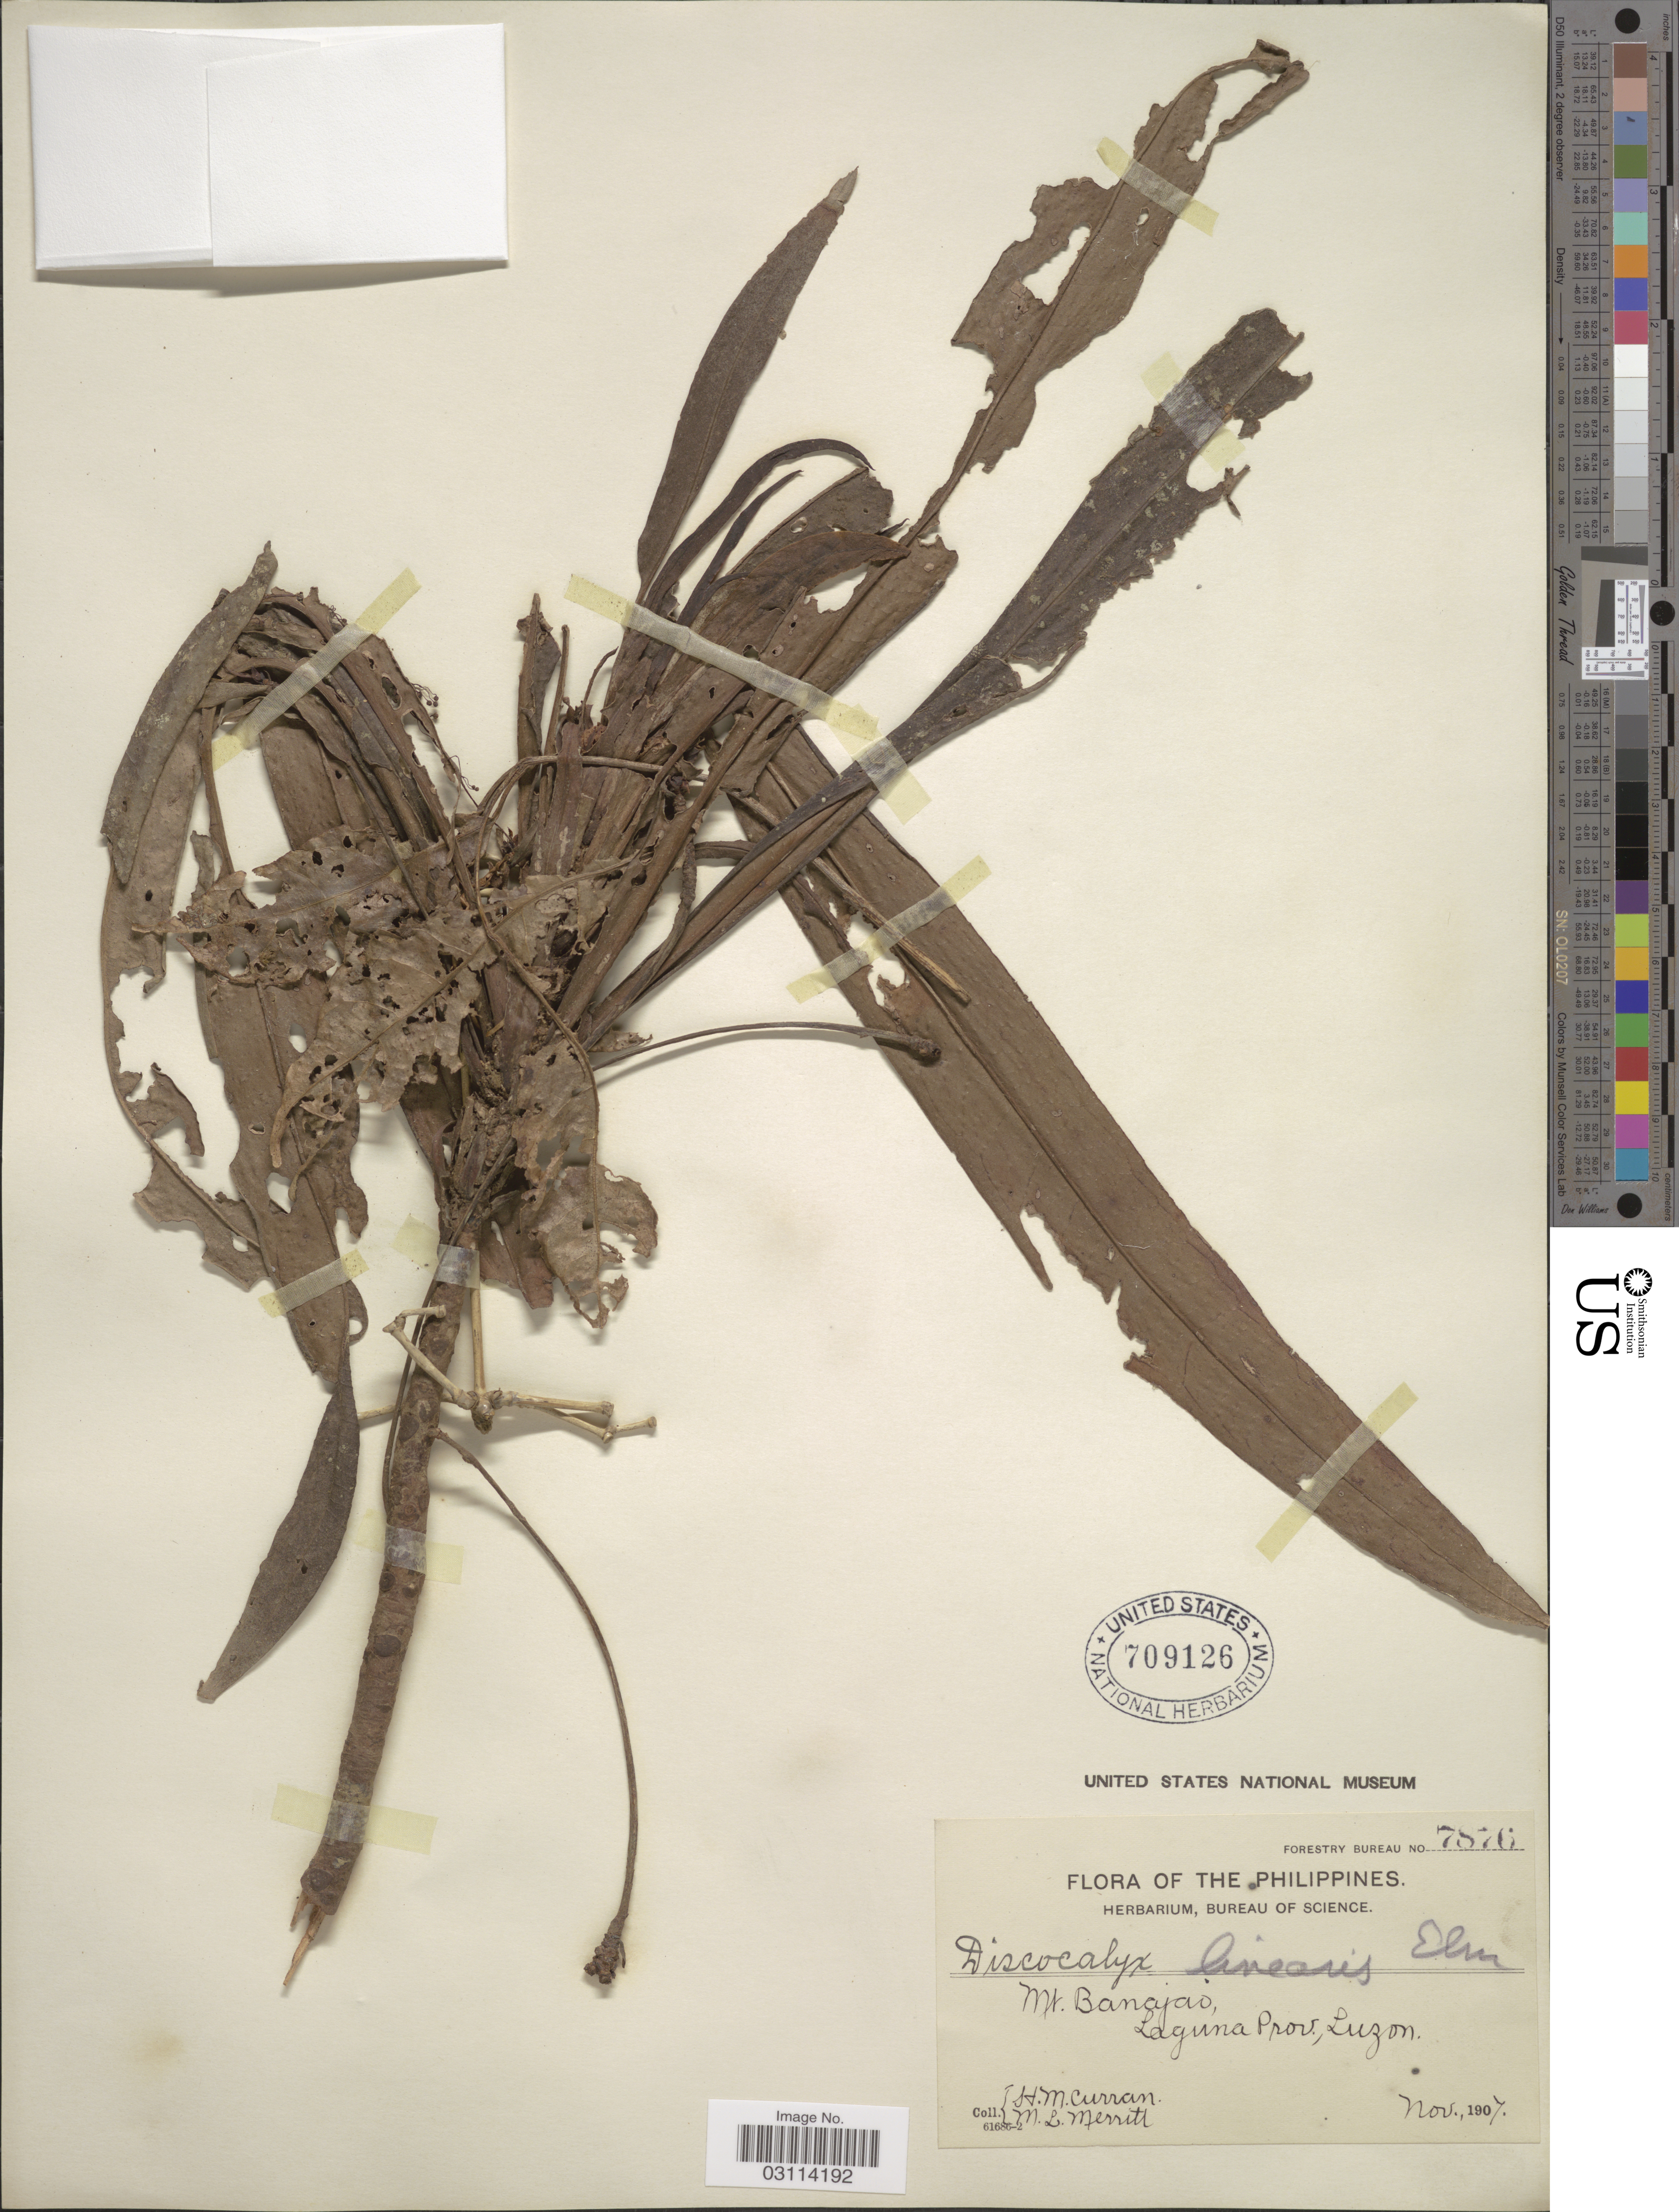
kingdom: Plantae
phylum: Tracheophyta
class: Magnoliopsida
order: Ericales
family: Primulaceae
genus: Discocalyx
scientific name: Discocalyx linearifolia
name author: Elmer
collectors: H. M. Curran & M. L. Merritt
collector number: Forestry Bureau 7876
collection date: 1907-11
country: Philippines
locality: Mt. Banajao, Laguna Prov., Luzon.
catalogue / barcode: US 709126